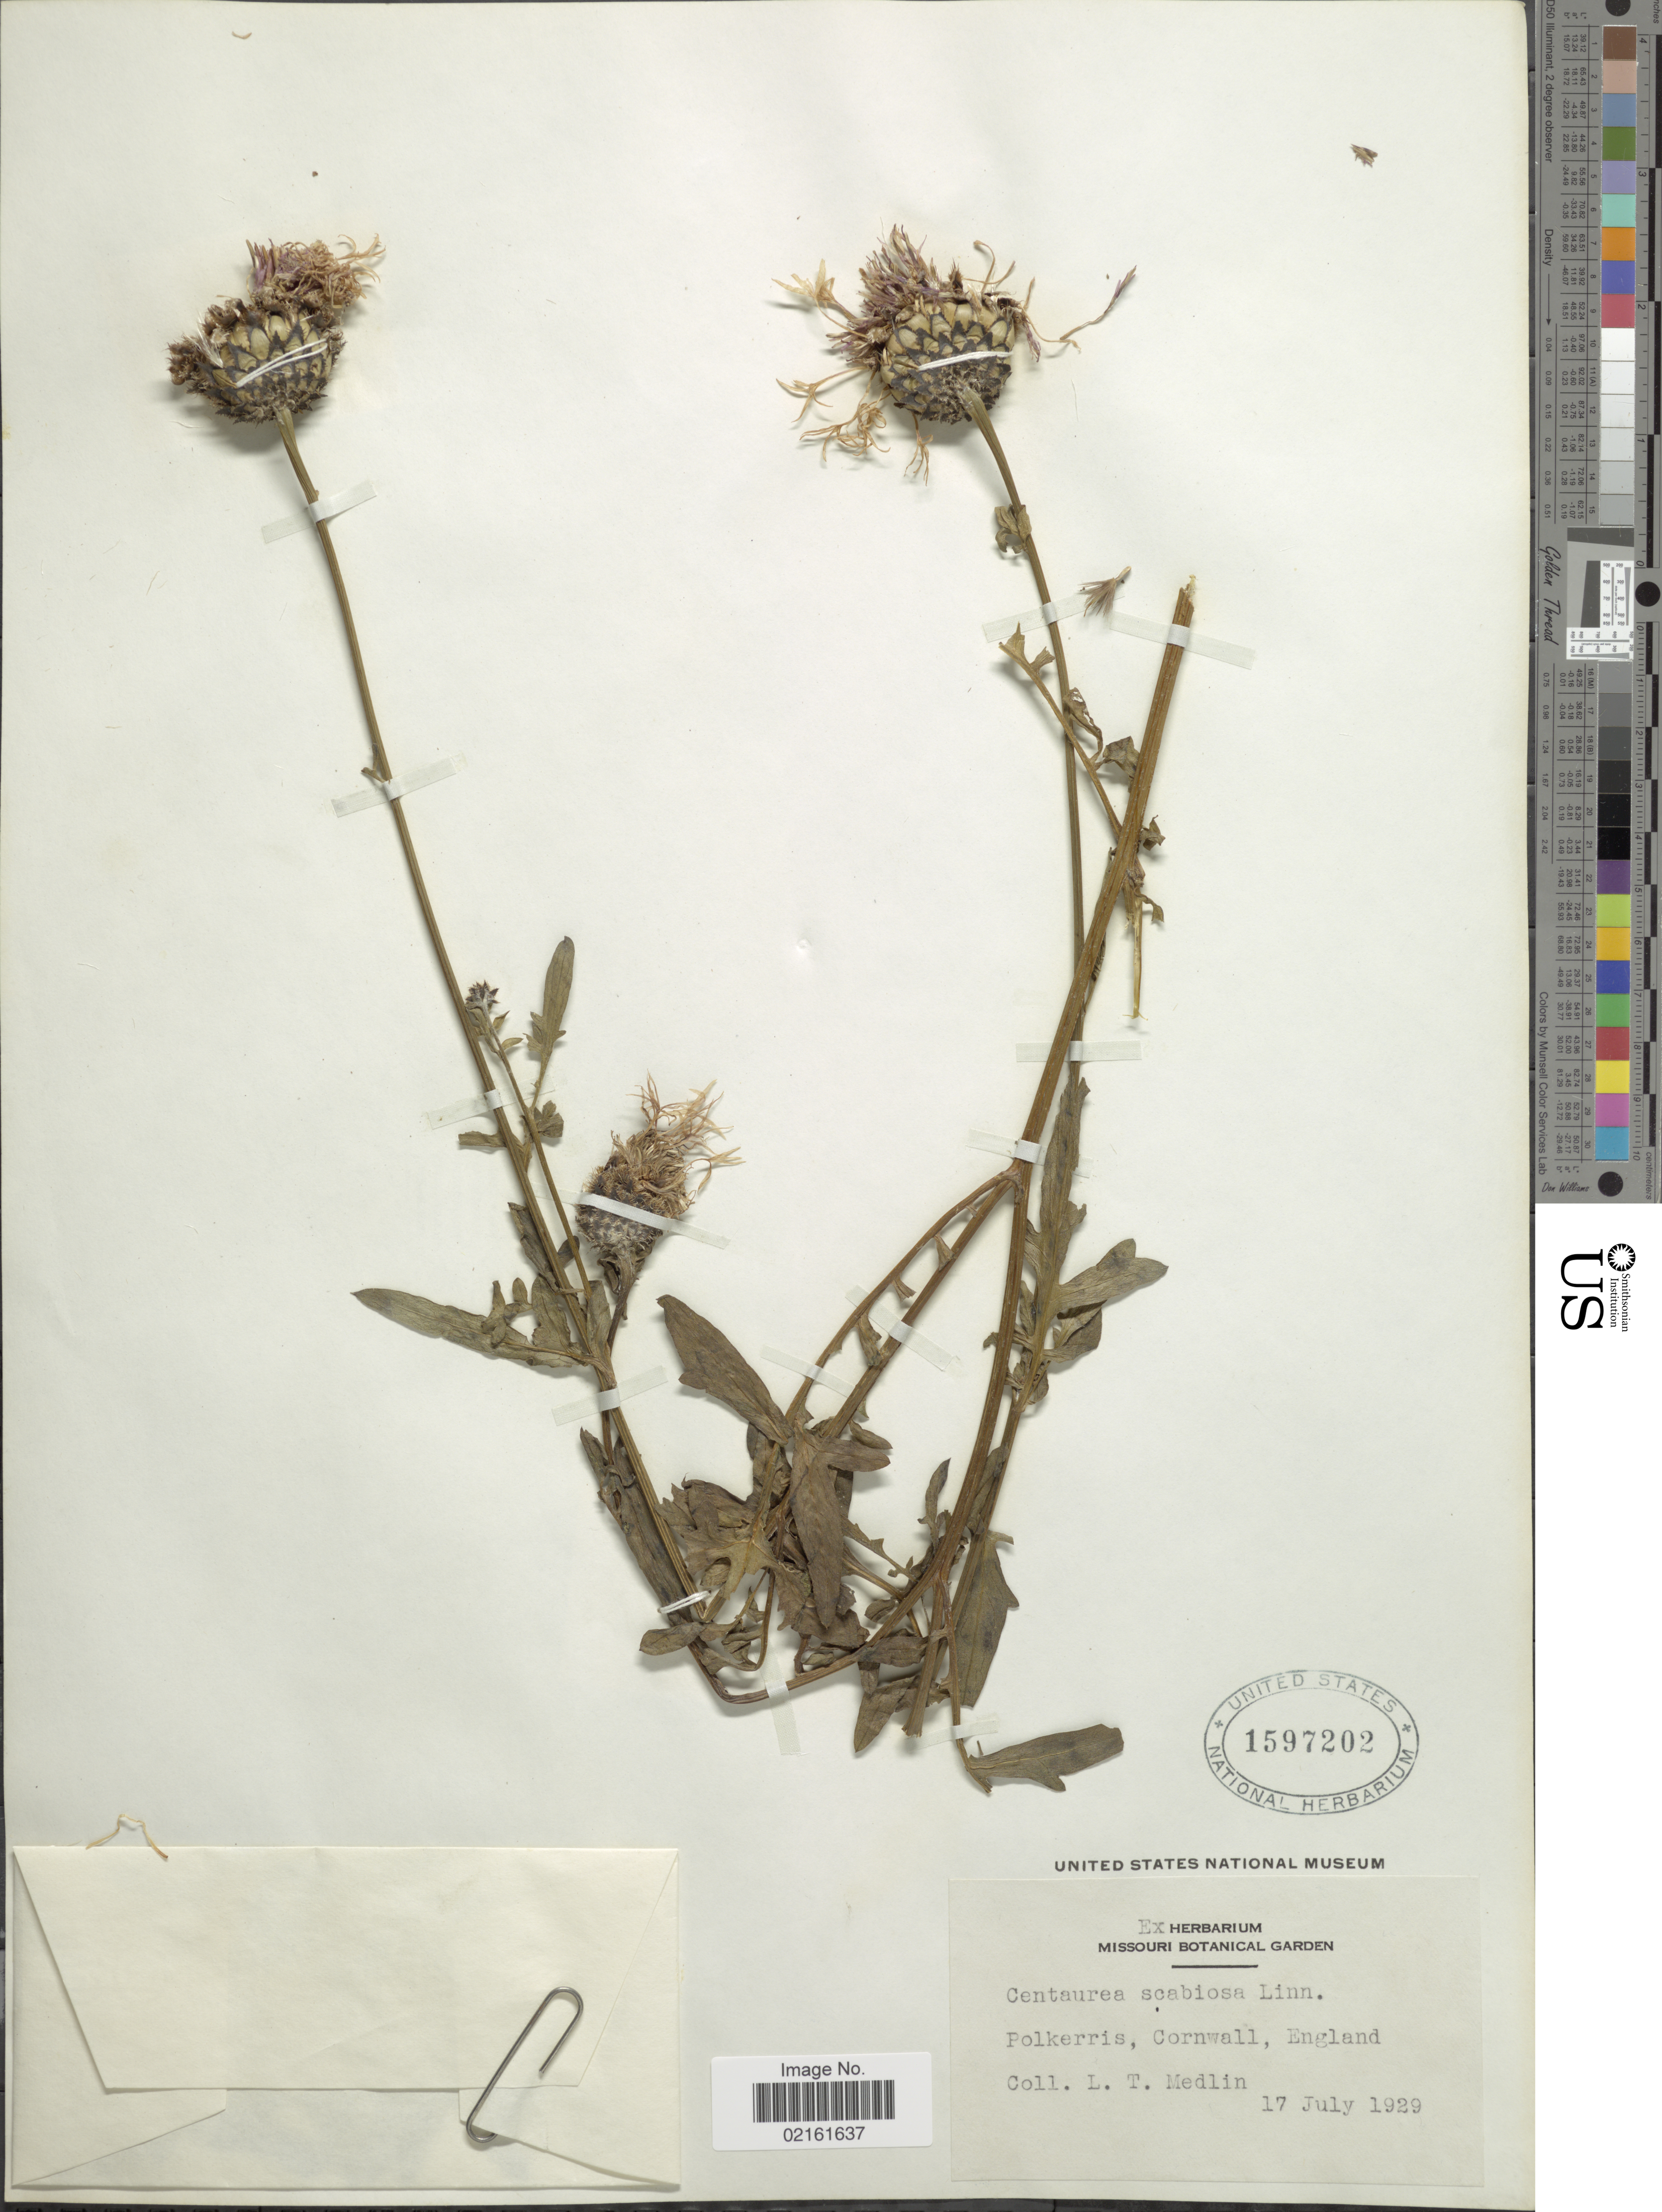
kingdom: Plantae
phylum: Tracheophyta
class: Magnoliopsida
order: Asterales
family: Asteraceae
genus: Centaurea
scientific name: Centaurea scabiosa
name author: L.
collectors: L. Medlin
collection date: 1929-07-17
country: United Kingdom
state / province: England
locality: Polkerris, Cornwall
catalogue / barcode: US 1597202